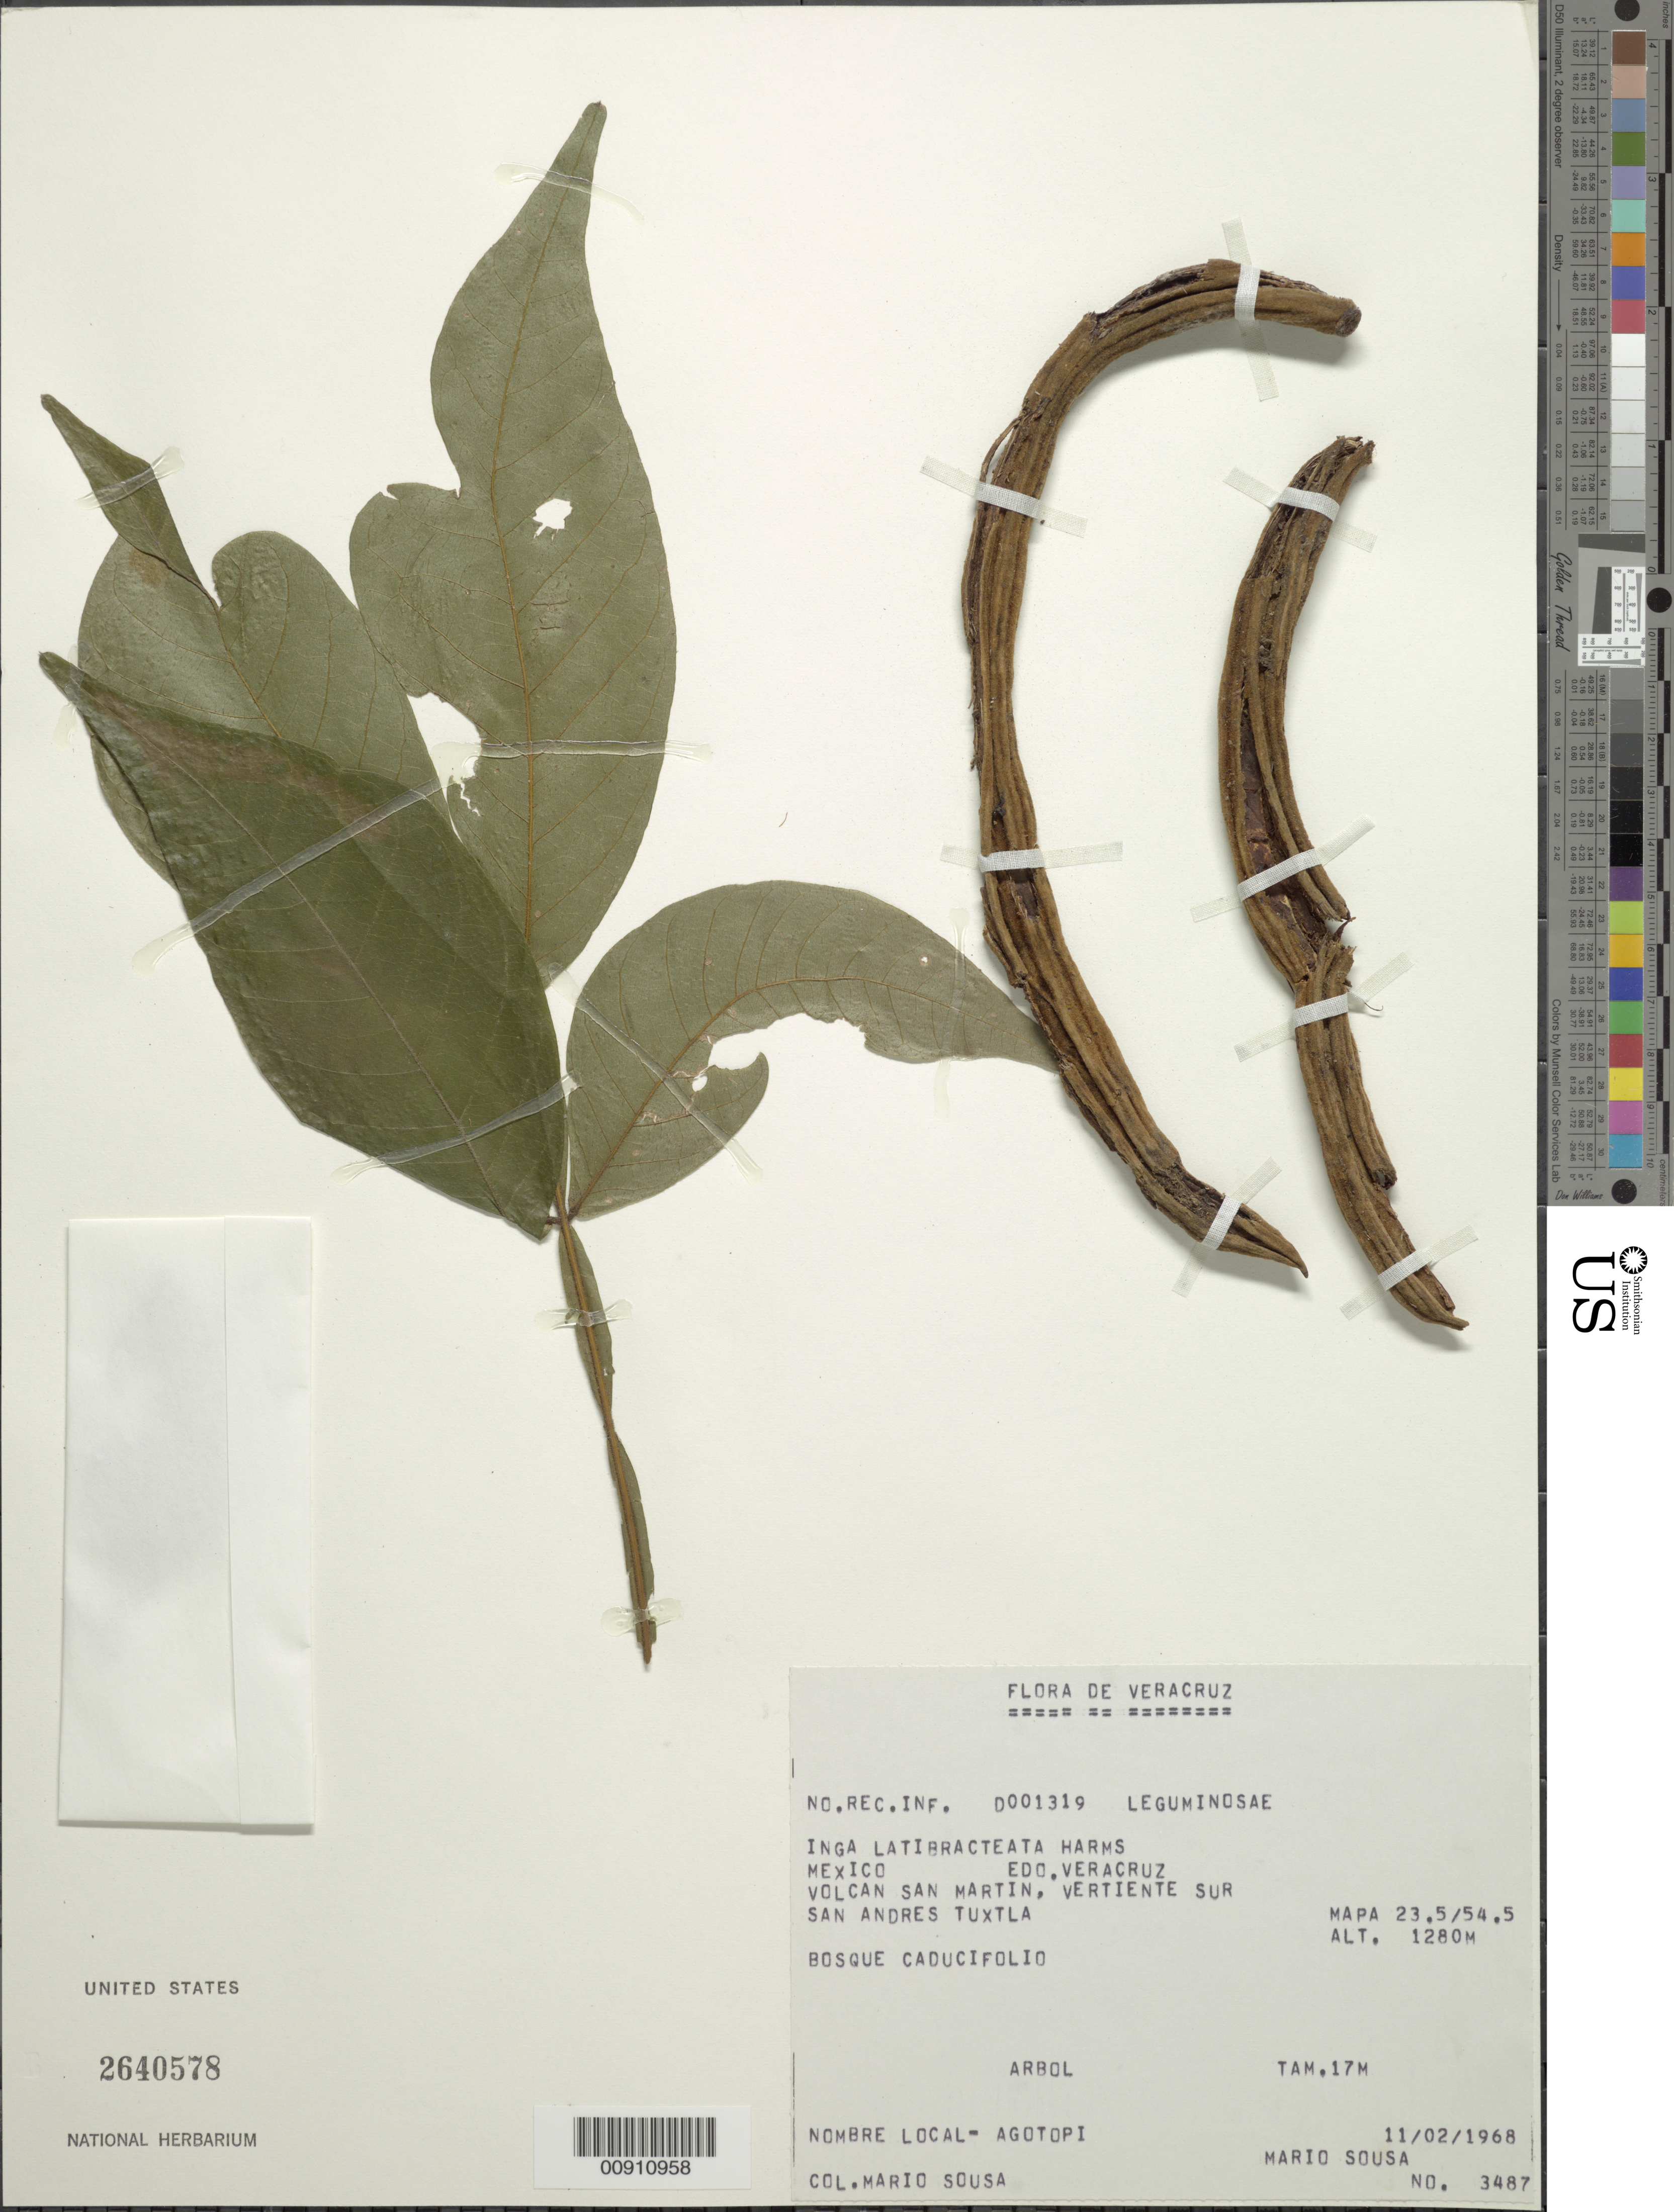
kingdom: Plantae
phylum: Tracheophyta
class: Magnoliopsida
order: Fabales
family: Fabaceae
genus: Inga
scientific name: Inga latibracteata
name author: Harms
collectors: M. Sousa S.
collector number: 3487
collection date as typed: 11 Feb 1968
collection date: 1968-02-11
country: Mexico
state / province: Veracruz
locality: Volcán San Martín, vertiente sur San Andrés Tuxtla, Edo. Veracruz. Mapa 23.5 / 54.5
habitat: Bosque caducifolio.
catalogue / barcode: US 2640578